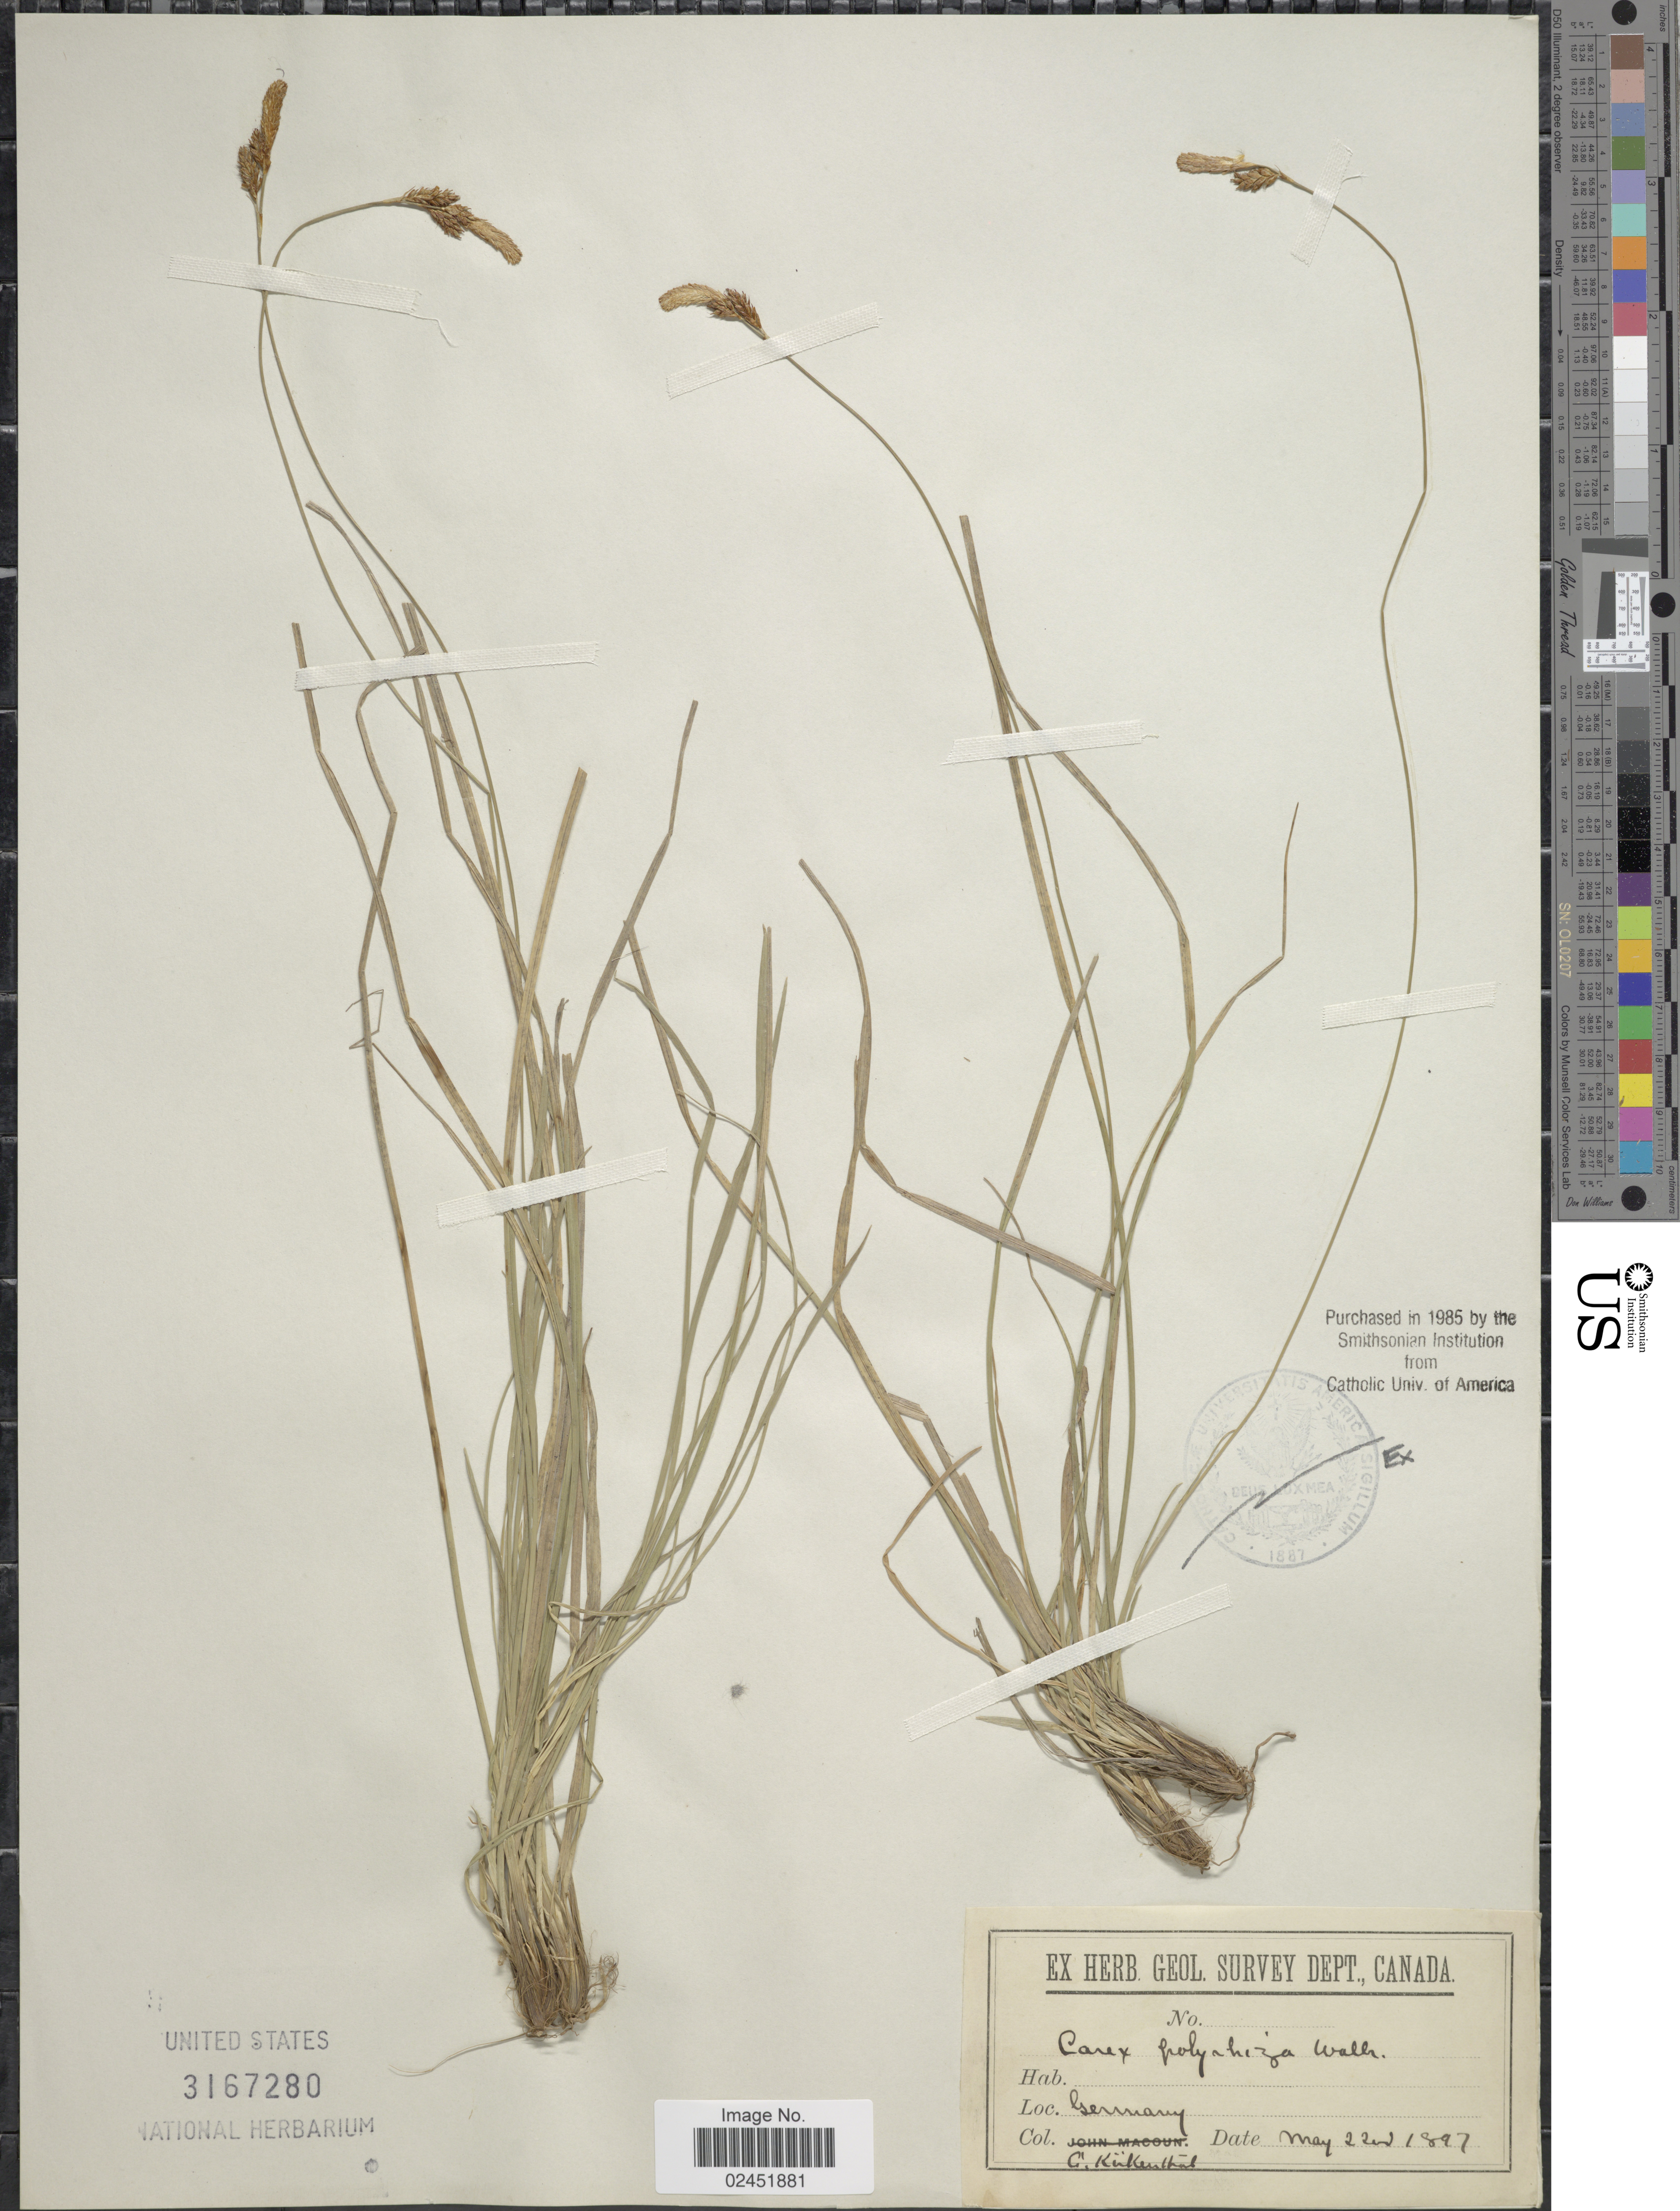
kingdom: Plantae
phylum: Tracheophyta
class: Liliopsida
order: Poales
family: Cyperaceae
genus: Carex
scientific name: Carex umbrosa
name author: Host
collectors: G. Kükenthal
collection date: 1897-05-22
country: Germany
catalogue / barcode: US 3167280